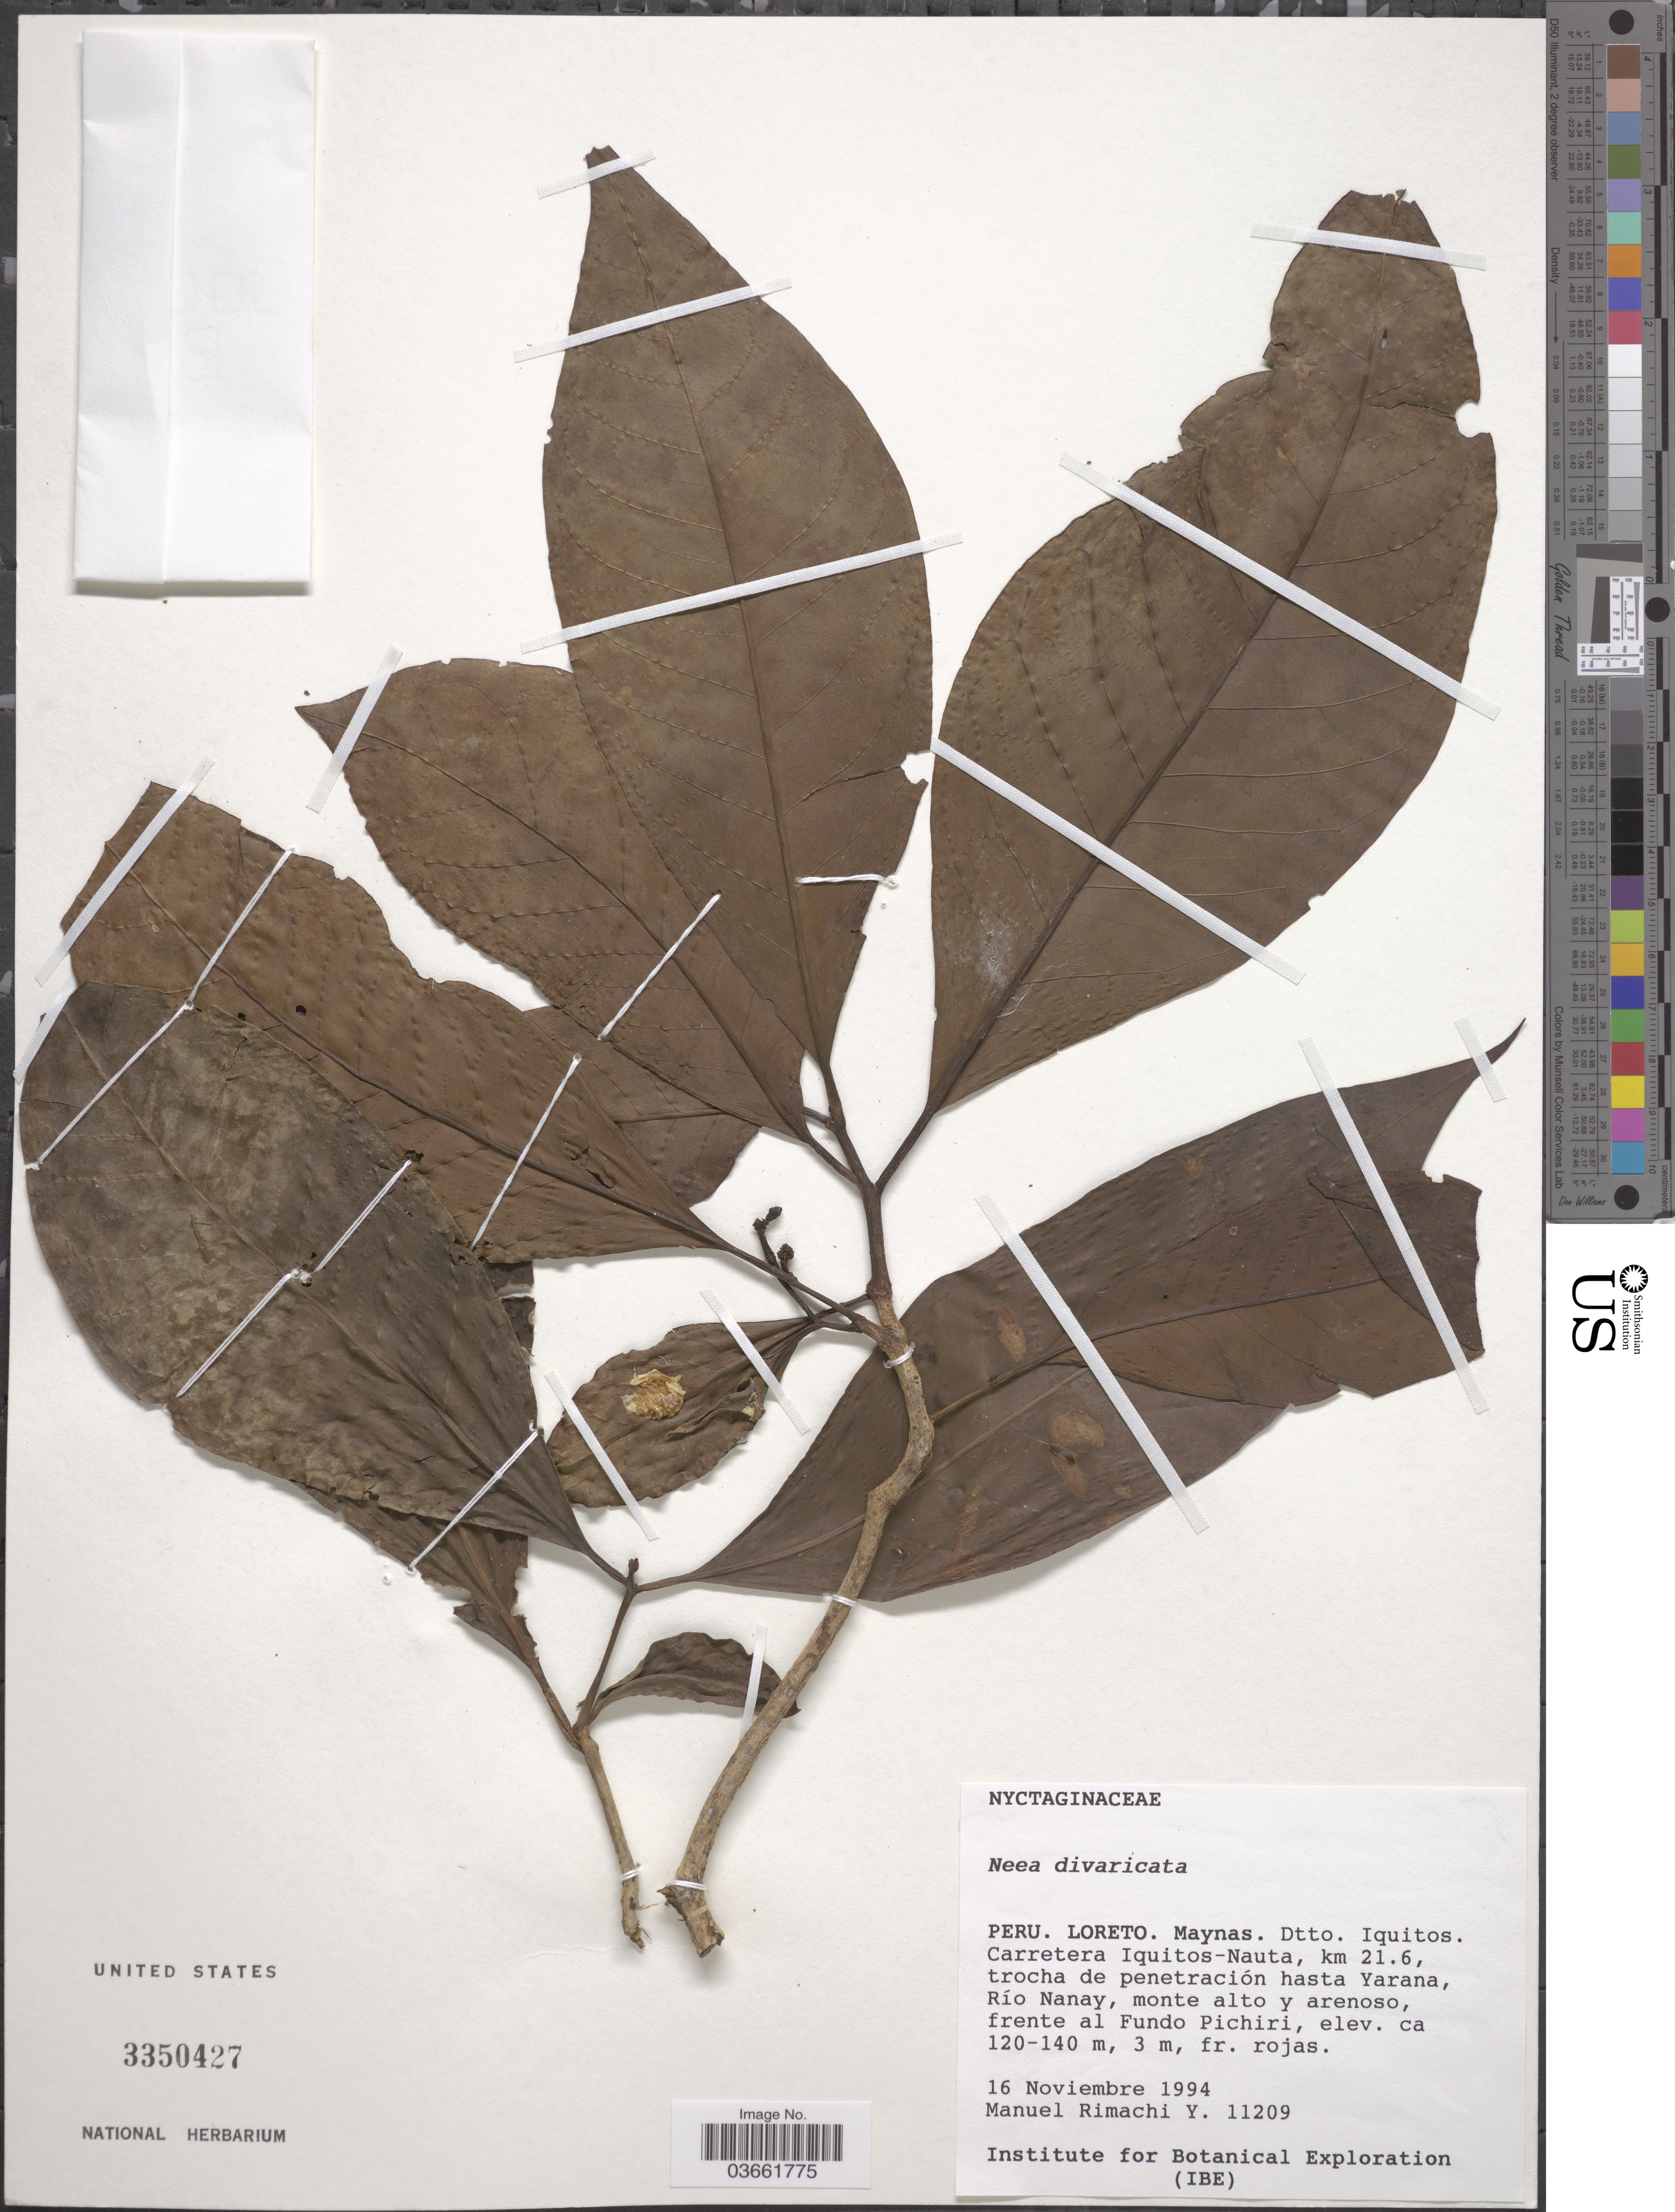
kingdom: Plantae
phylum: Tracheophyta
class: Magnoliopsida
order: Caryophyllales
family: Nyctaginaceae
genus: Neea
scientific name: Neea oppositifolia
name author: Ruiz & Pav.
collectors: M. Rimachi Y.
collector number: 11209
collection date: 1994-11-16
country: Peru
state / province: Loreto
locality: Maynas. Dtto. Iquitos. Carretera Iquitos-Nauta, km 21.6, trocha de penetración hasta Yarana, Río Nanay, monte alto y arenoso, frente al Fundo Pichiri.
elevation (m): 120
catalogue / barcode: US 3350427